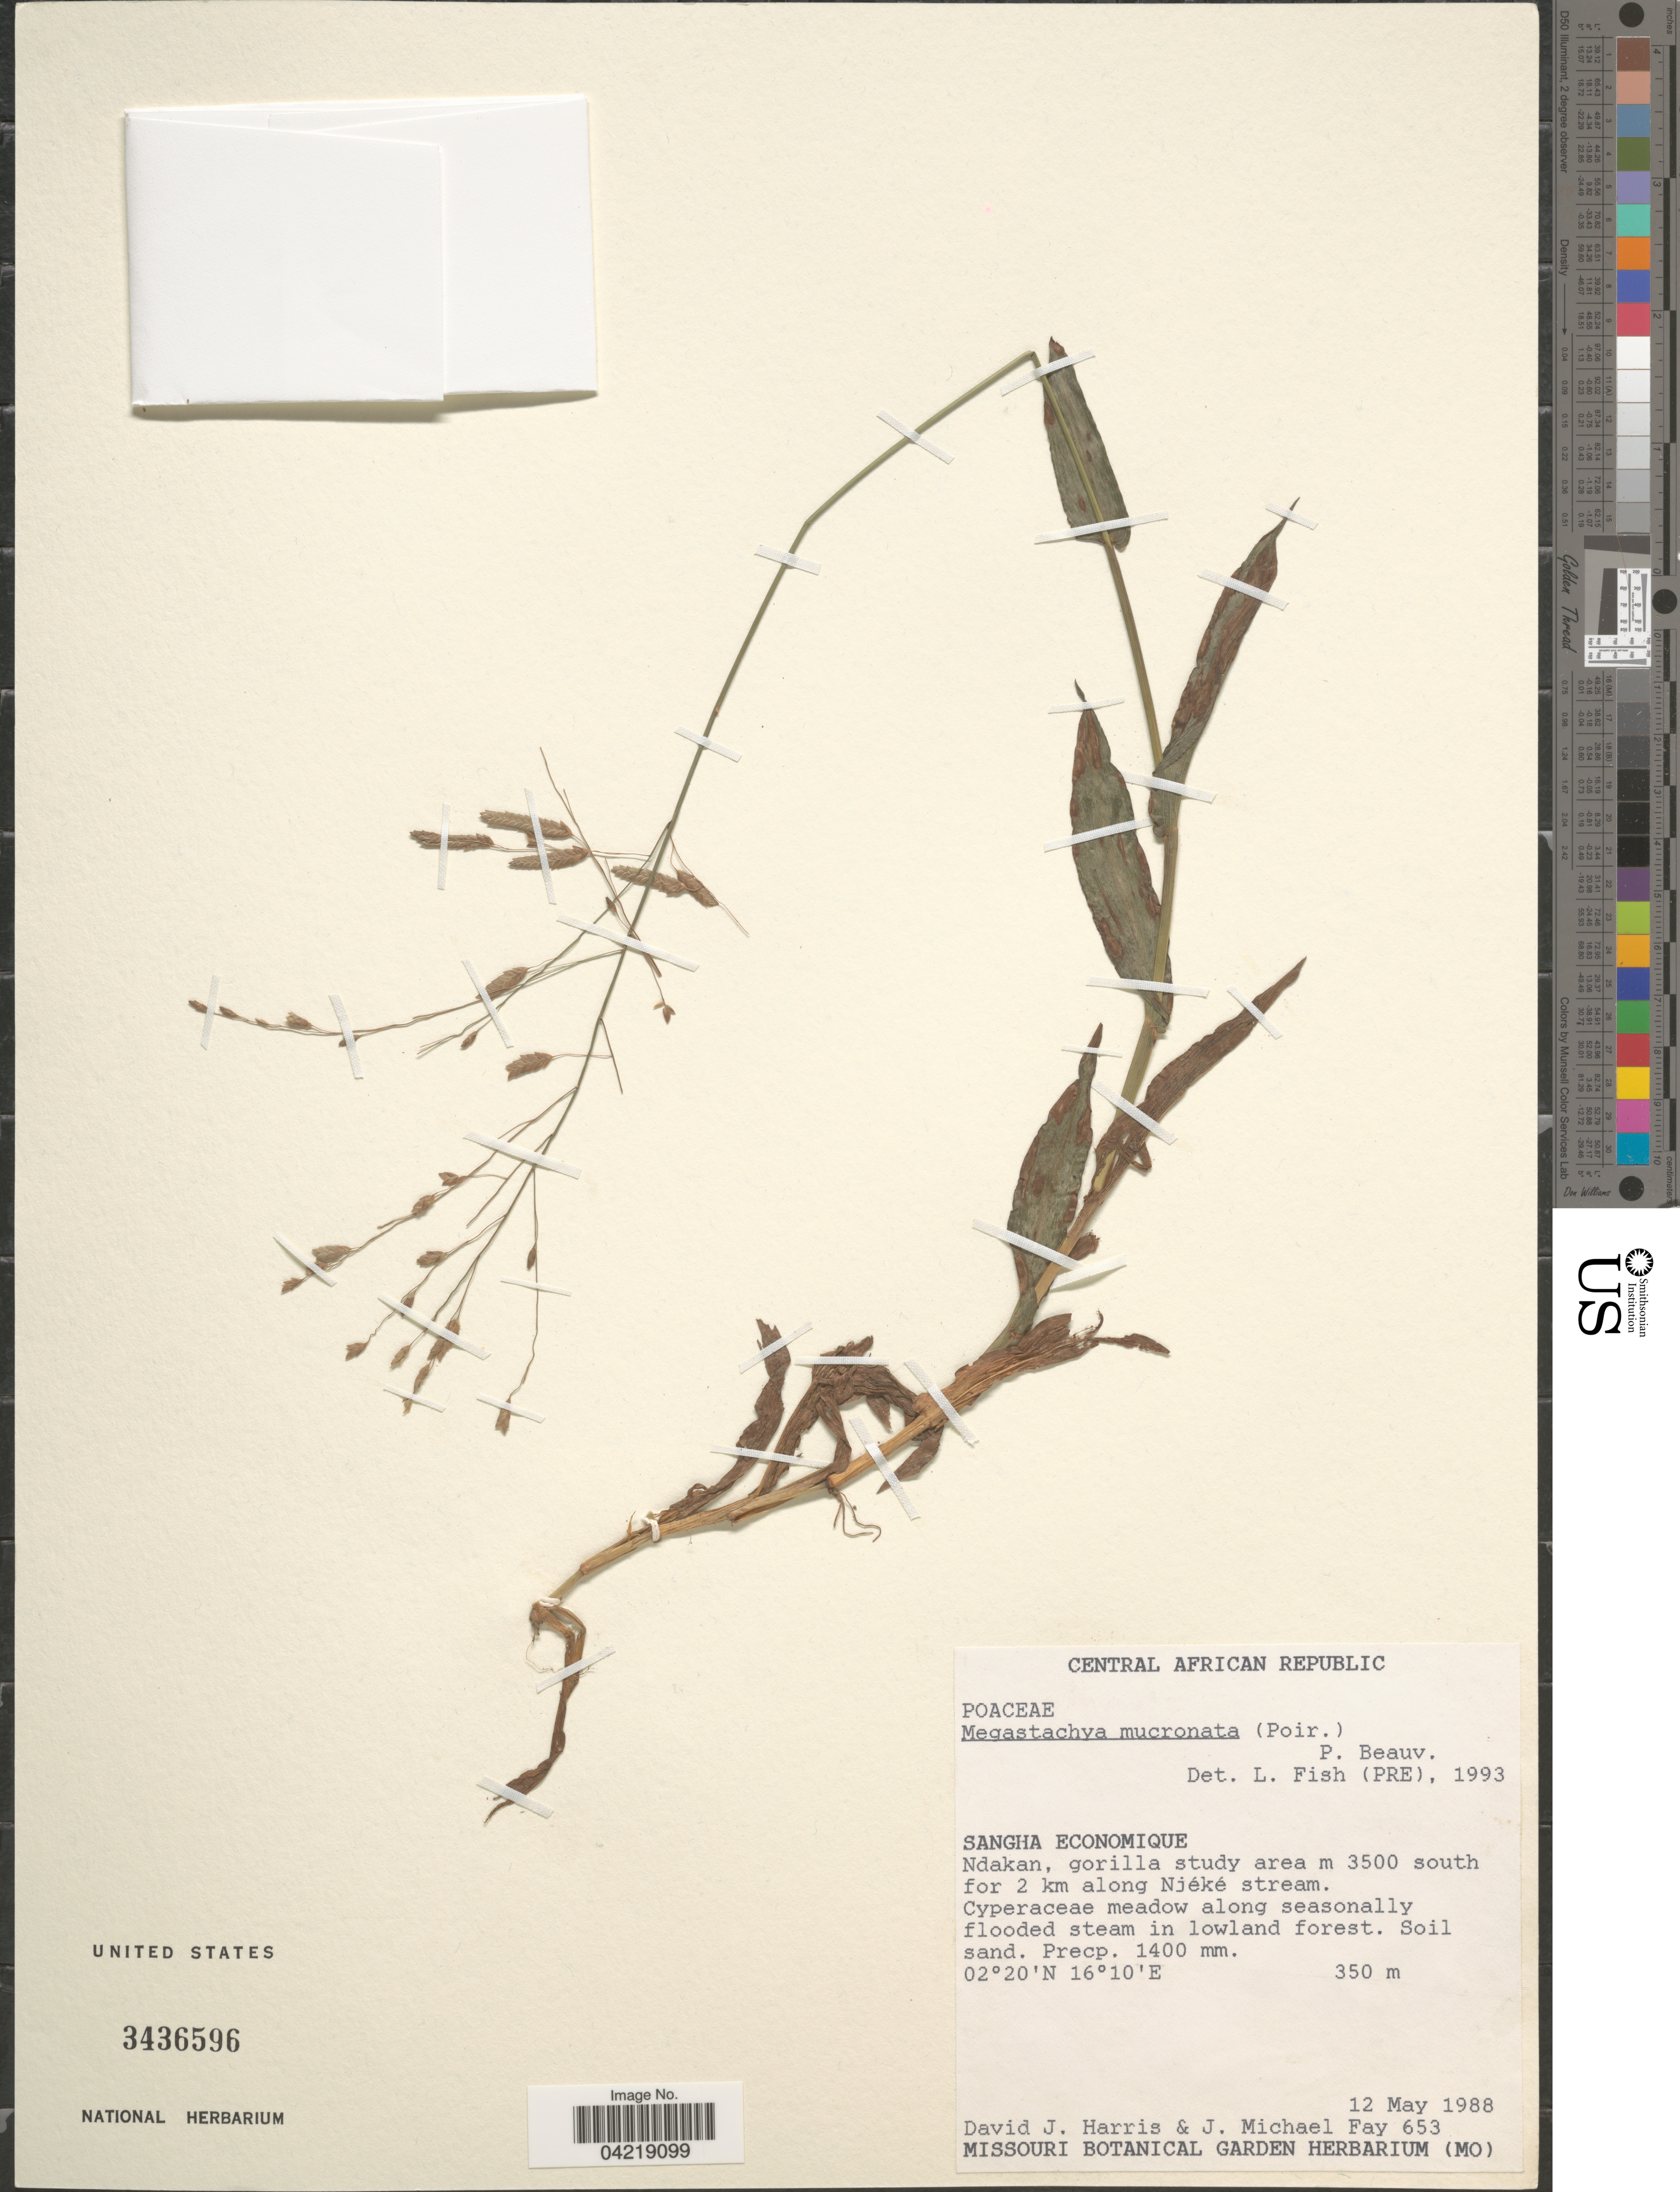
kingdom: Plantae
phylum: Tracheophyta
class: Liliopsida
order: Poales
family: Poaceae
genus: Megastachya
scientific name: Megastachya mucronata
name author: (Poir.) P. Beauv.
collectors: D. J. Harris & J. M. Fay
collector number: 653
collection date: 1988-05-12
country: Central African Republic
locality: Sangha Economique. Ndakan, gorilla study area m 3500 south for 2 km along Njéké stream. Along seasonally flooded stream in lowland forest.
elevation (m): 350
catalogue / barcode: US 3436596